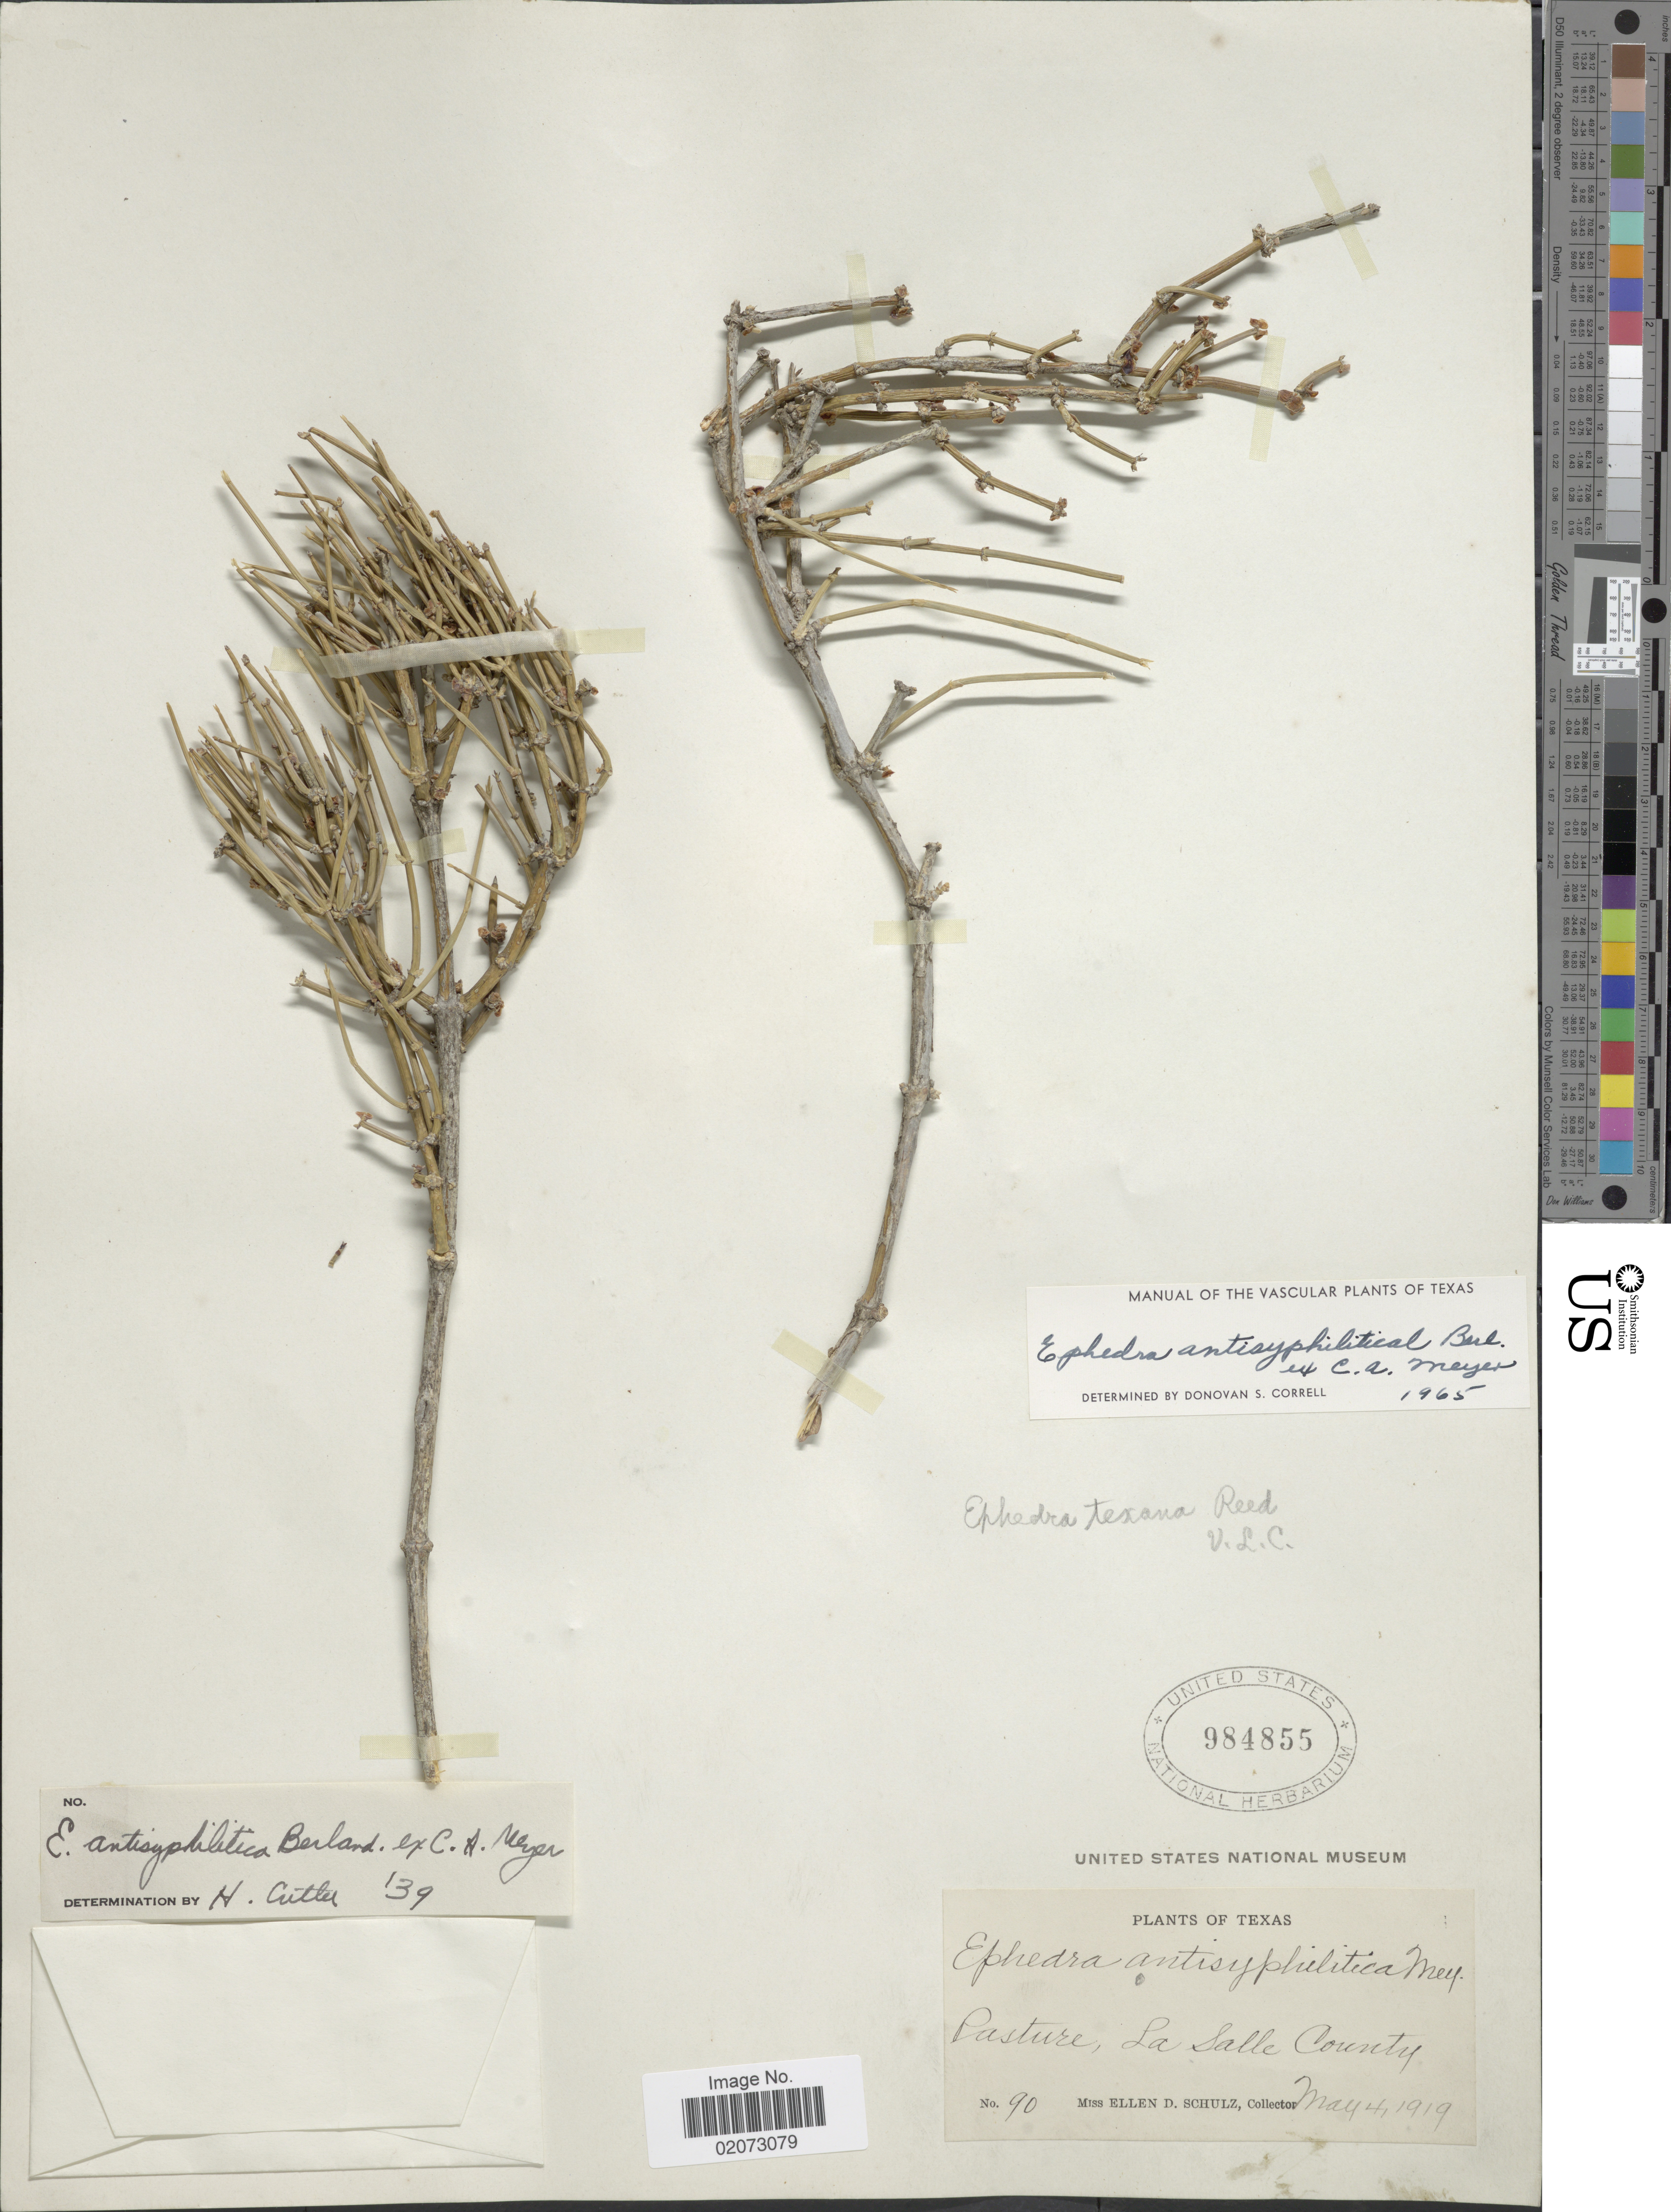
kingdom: Plantae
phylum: Tracheophyta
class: Gnetopsida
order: Ephedrales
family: Ephedraceae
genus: Ephedra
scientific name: Ephedra antisyphilitica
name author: Berland. ex C.A. Mey.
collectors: E. D. Schulz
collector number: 90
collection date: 1919-05-04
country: United States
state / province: Texas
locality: Pasture, La Salle County.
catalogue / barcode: US 984855